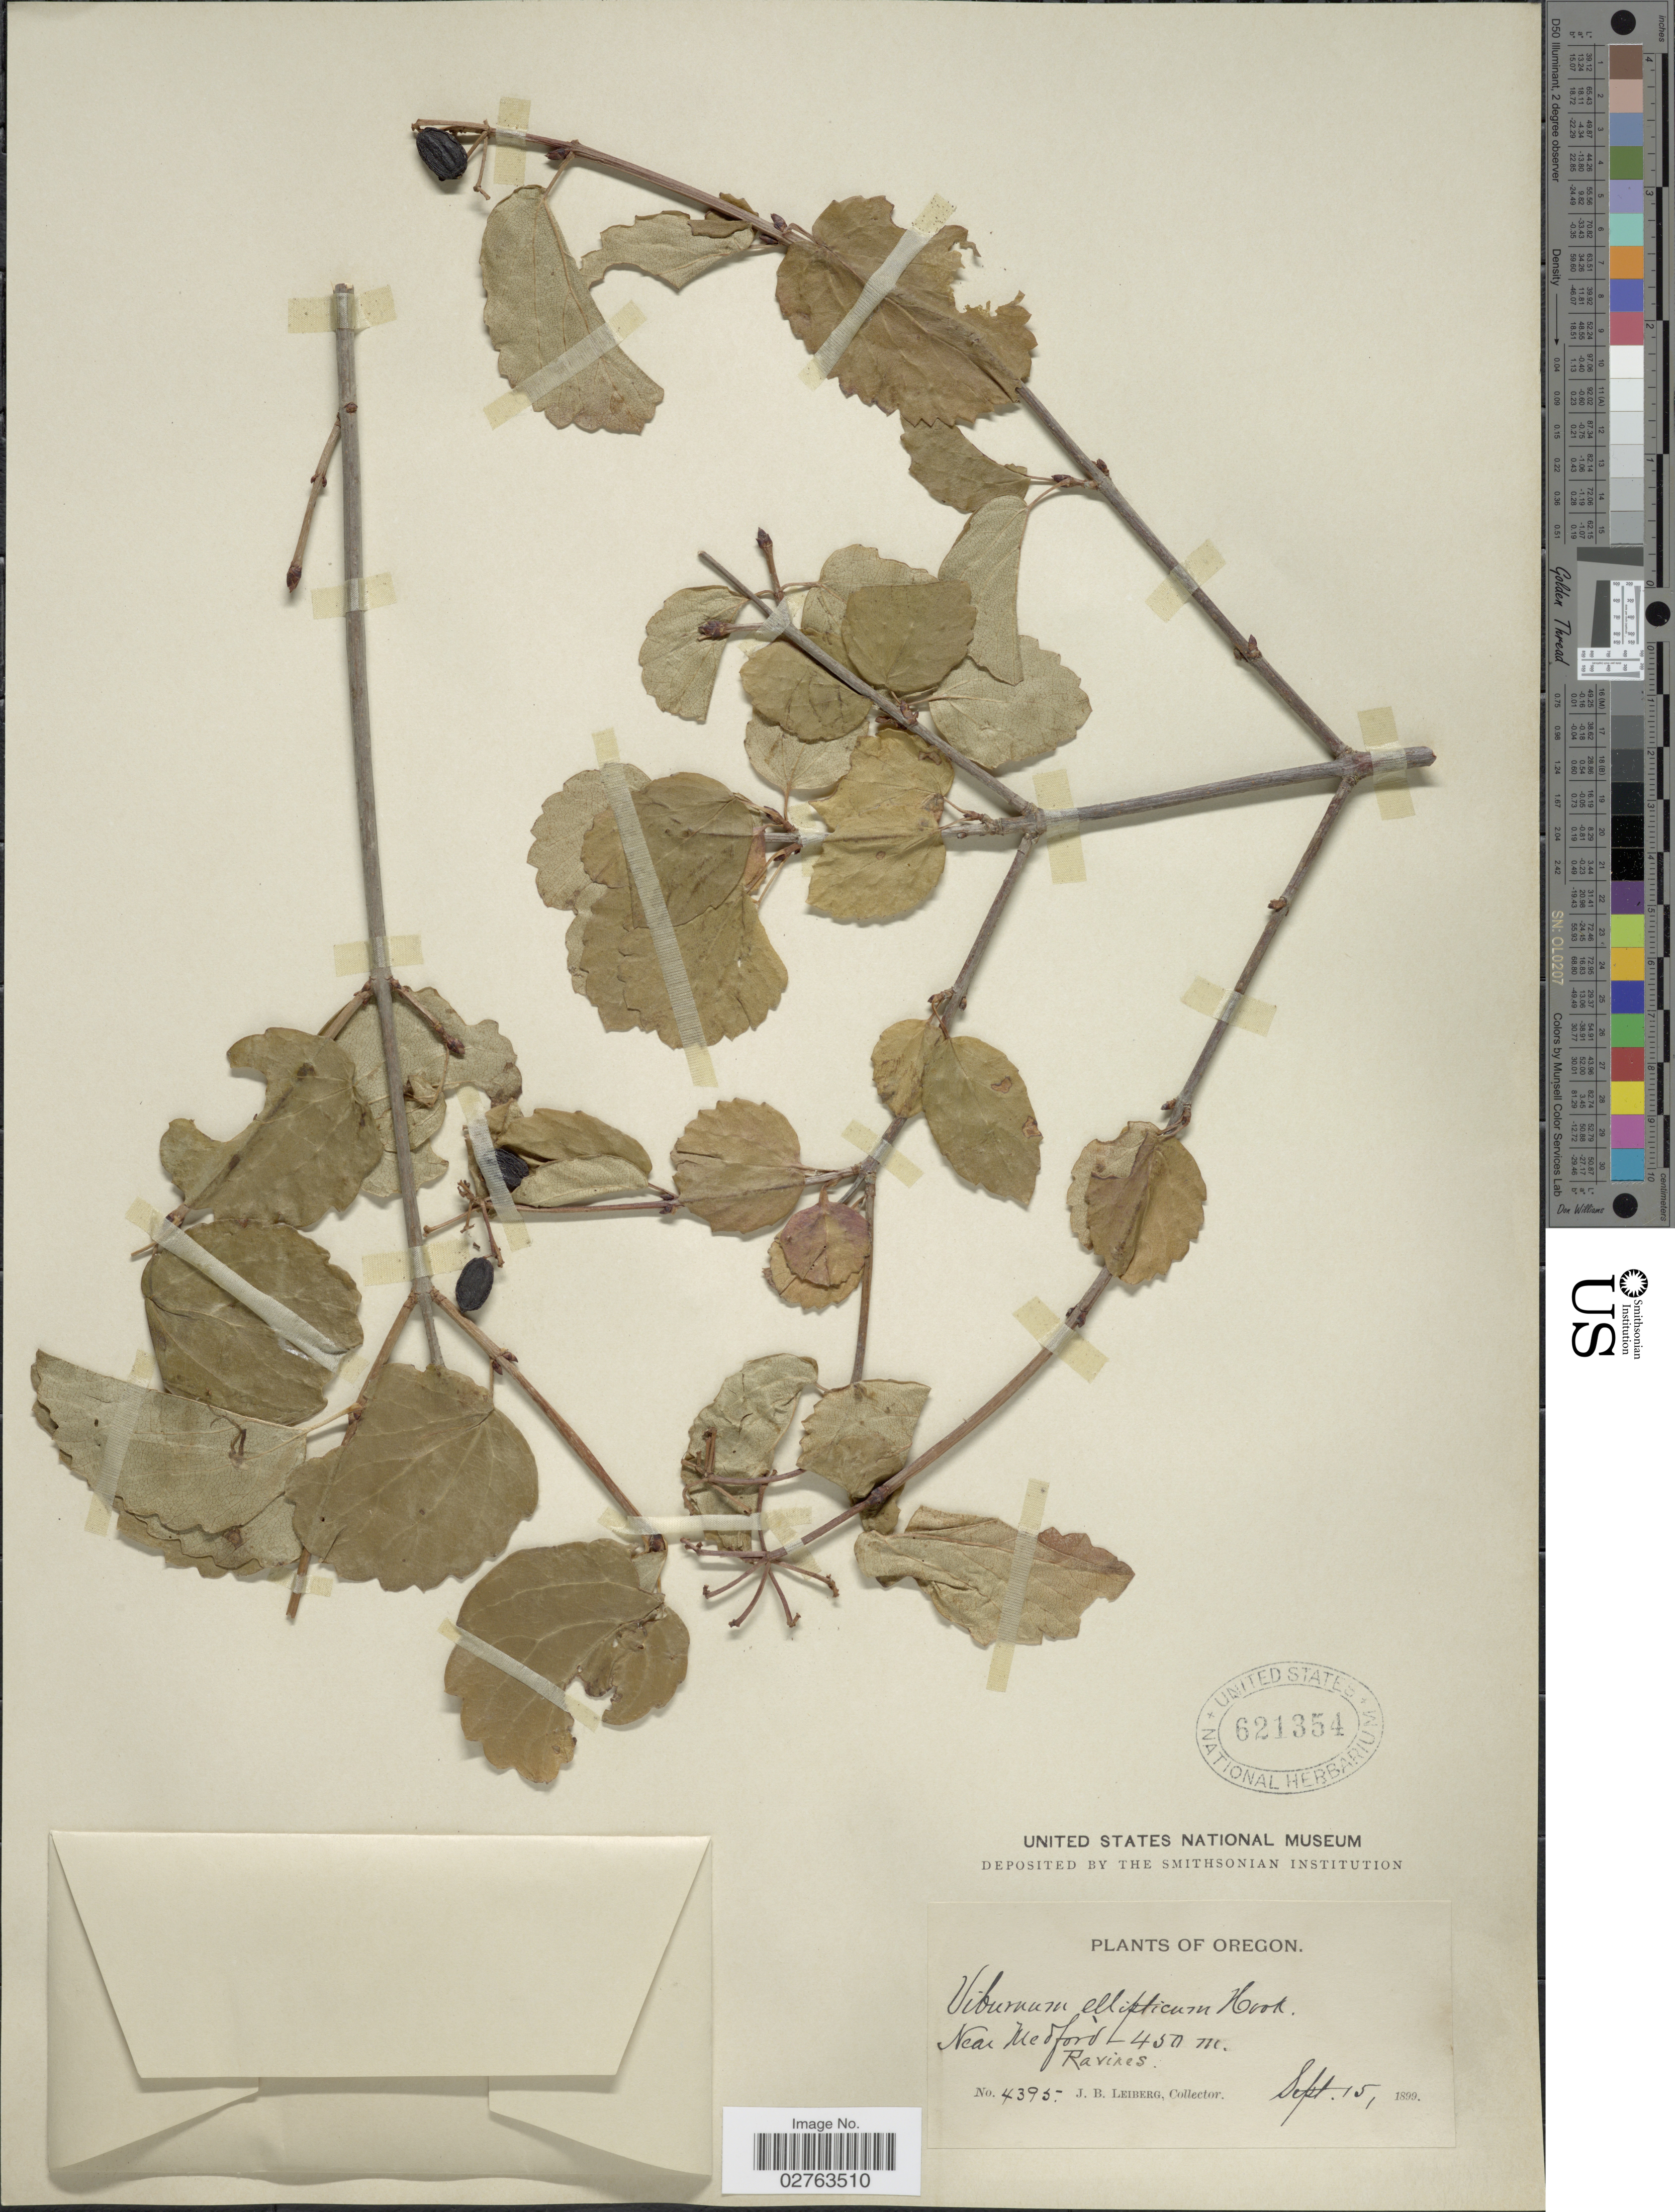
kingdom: Plantae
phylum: Tracheophyta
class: Magnoliopsida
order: Dipsacales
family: Viburnaceae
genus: Viburnum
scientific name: Viburnum ellipticum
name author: Hook.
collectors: J. B. Leiberg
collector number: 4395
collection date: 1899-09-15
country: United States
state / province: Oregon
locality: Near Medford.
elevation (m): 450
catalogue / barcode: US 621354